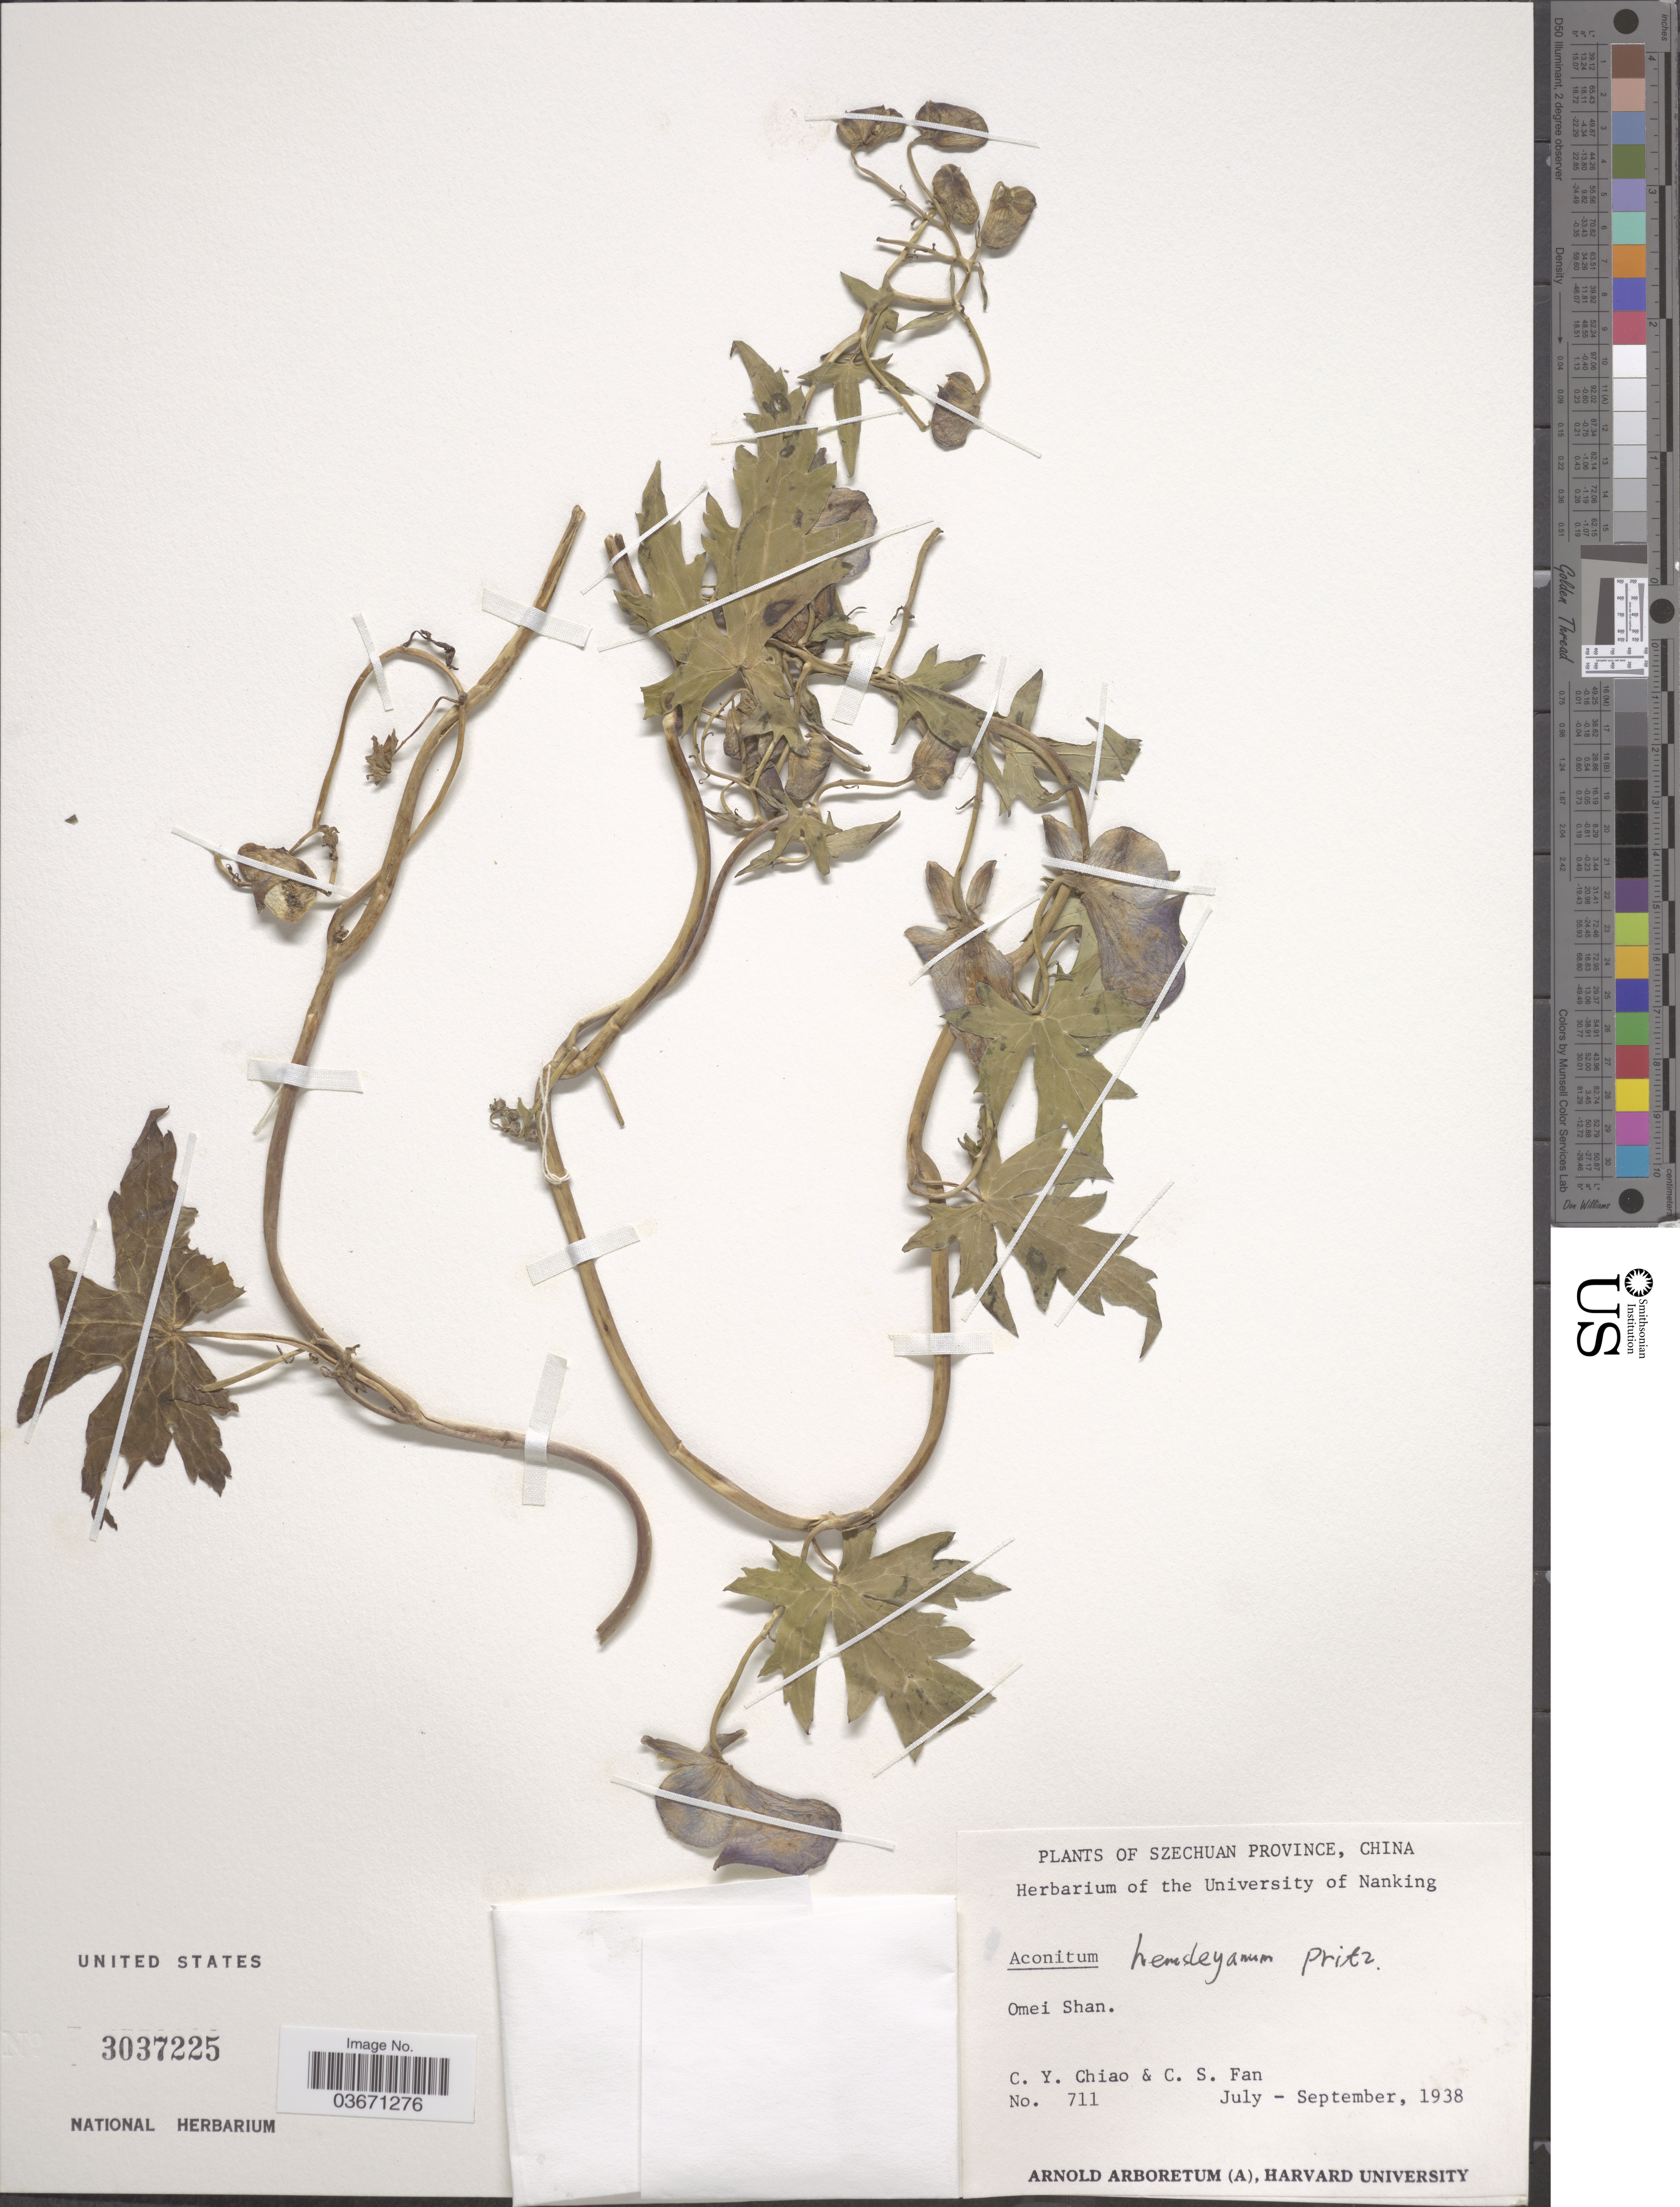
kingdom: Plantae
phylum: Tracheophyta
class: Magnoliopsida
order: Ranunculales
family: Ranunculaceae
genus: Aconitum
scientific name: Aconitum hemsleyanum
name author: E. Pritz.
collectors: C. Y. Chiao & C. S. Fan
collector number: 711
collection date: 1938-07/1938-09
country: China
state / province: Sichuan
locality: Szechuan Province. Omei Shan.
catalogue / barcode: US 3037225